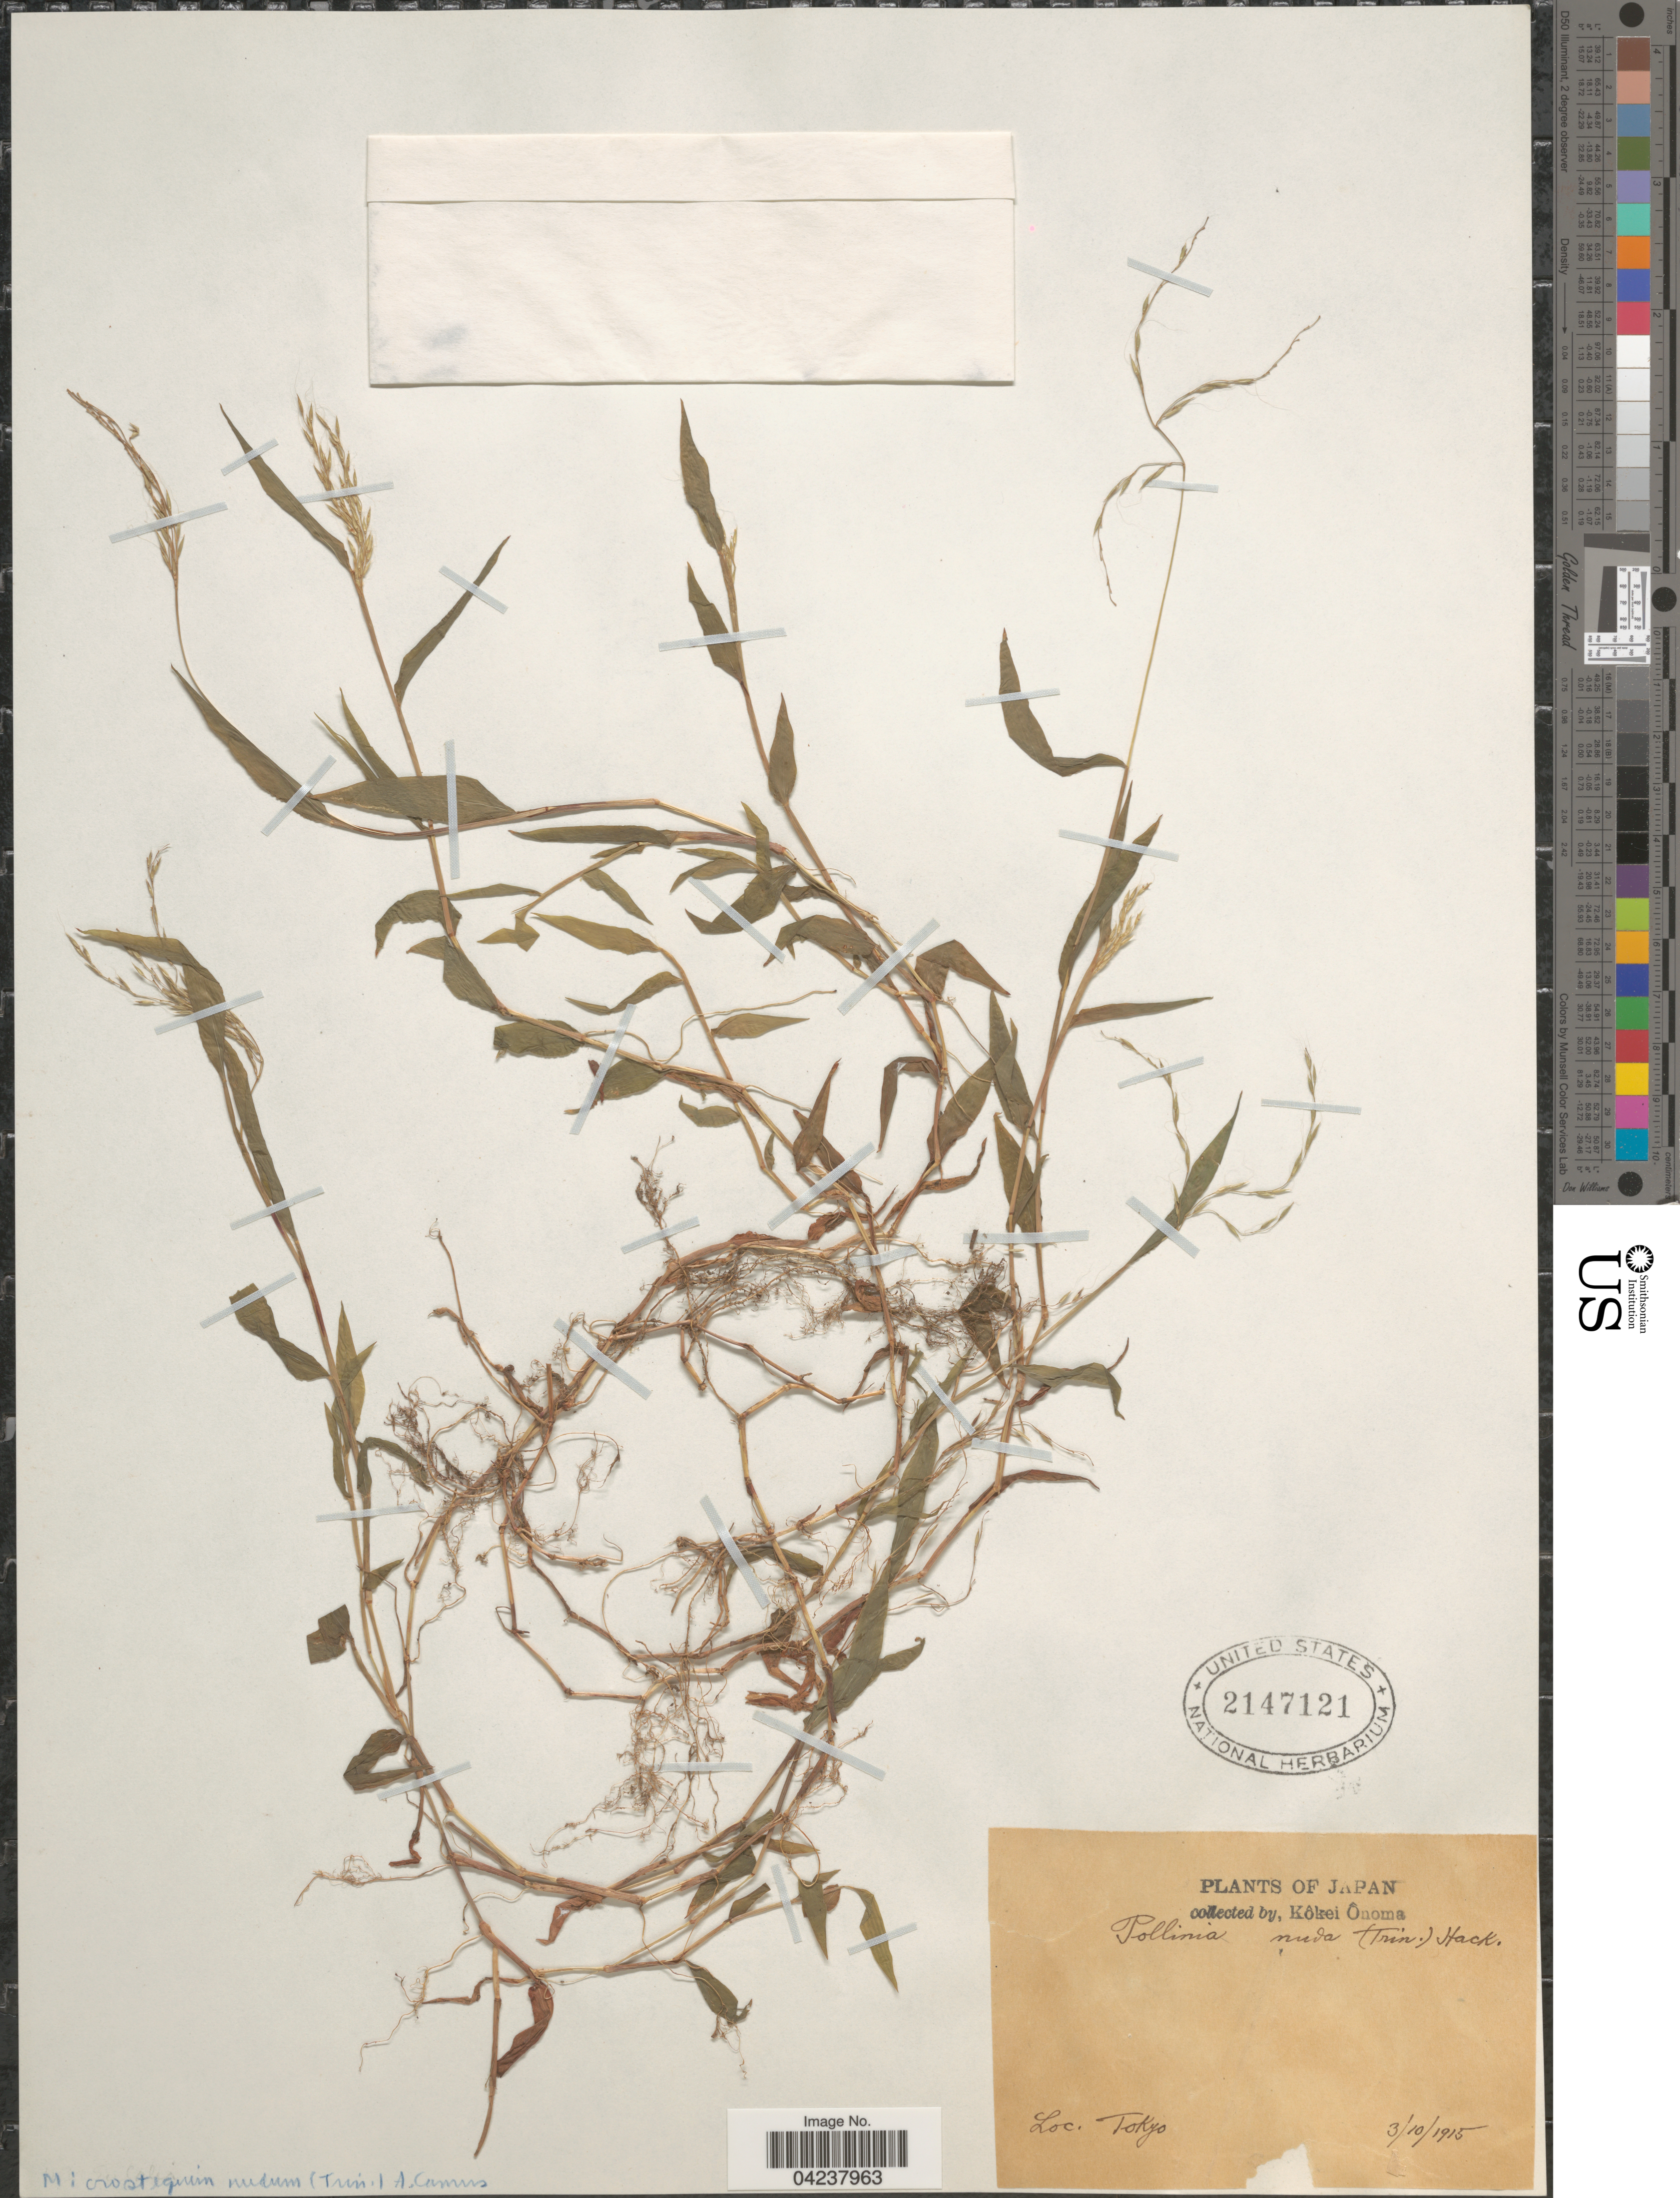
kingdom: Plantae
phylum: Tracheophyta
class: Liliopsida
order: Poales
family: Poaceae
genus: Microstegium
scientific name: Microstegium nudum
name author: (Trin.) A. Camus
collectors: K. Onoma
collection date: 1915-10-03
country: Japan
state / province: Tokyo, Federal City of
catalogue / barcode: US 2147121